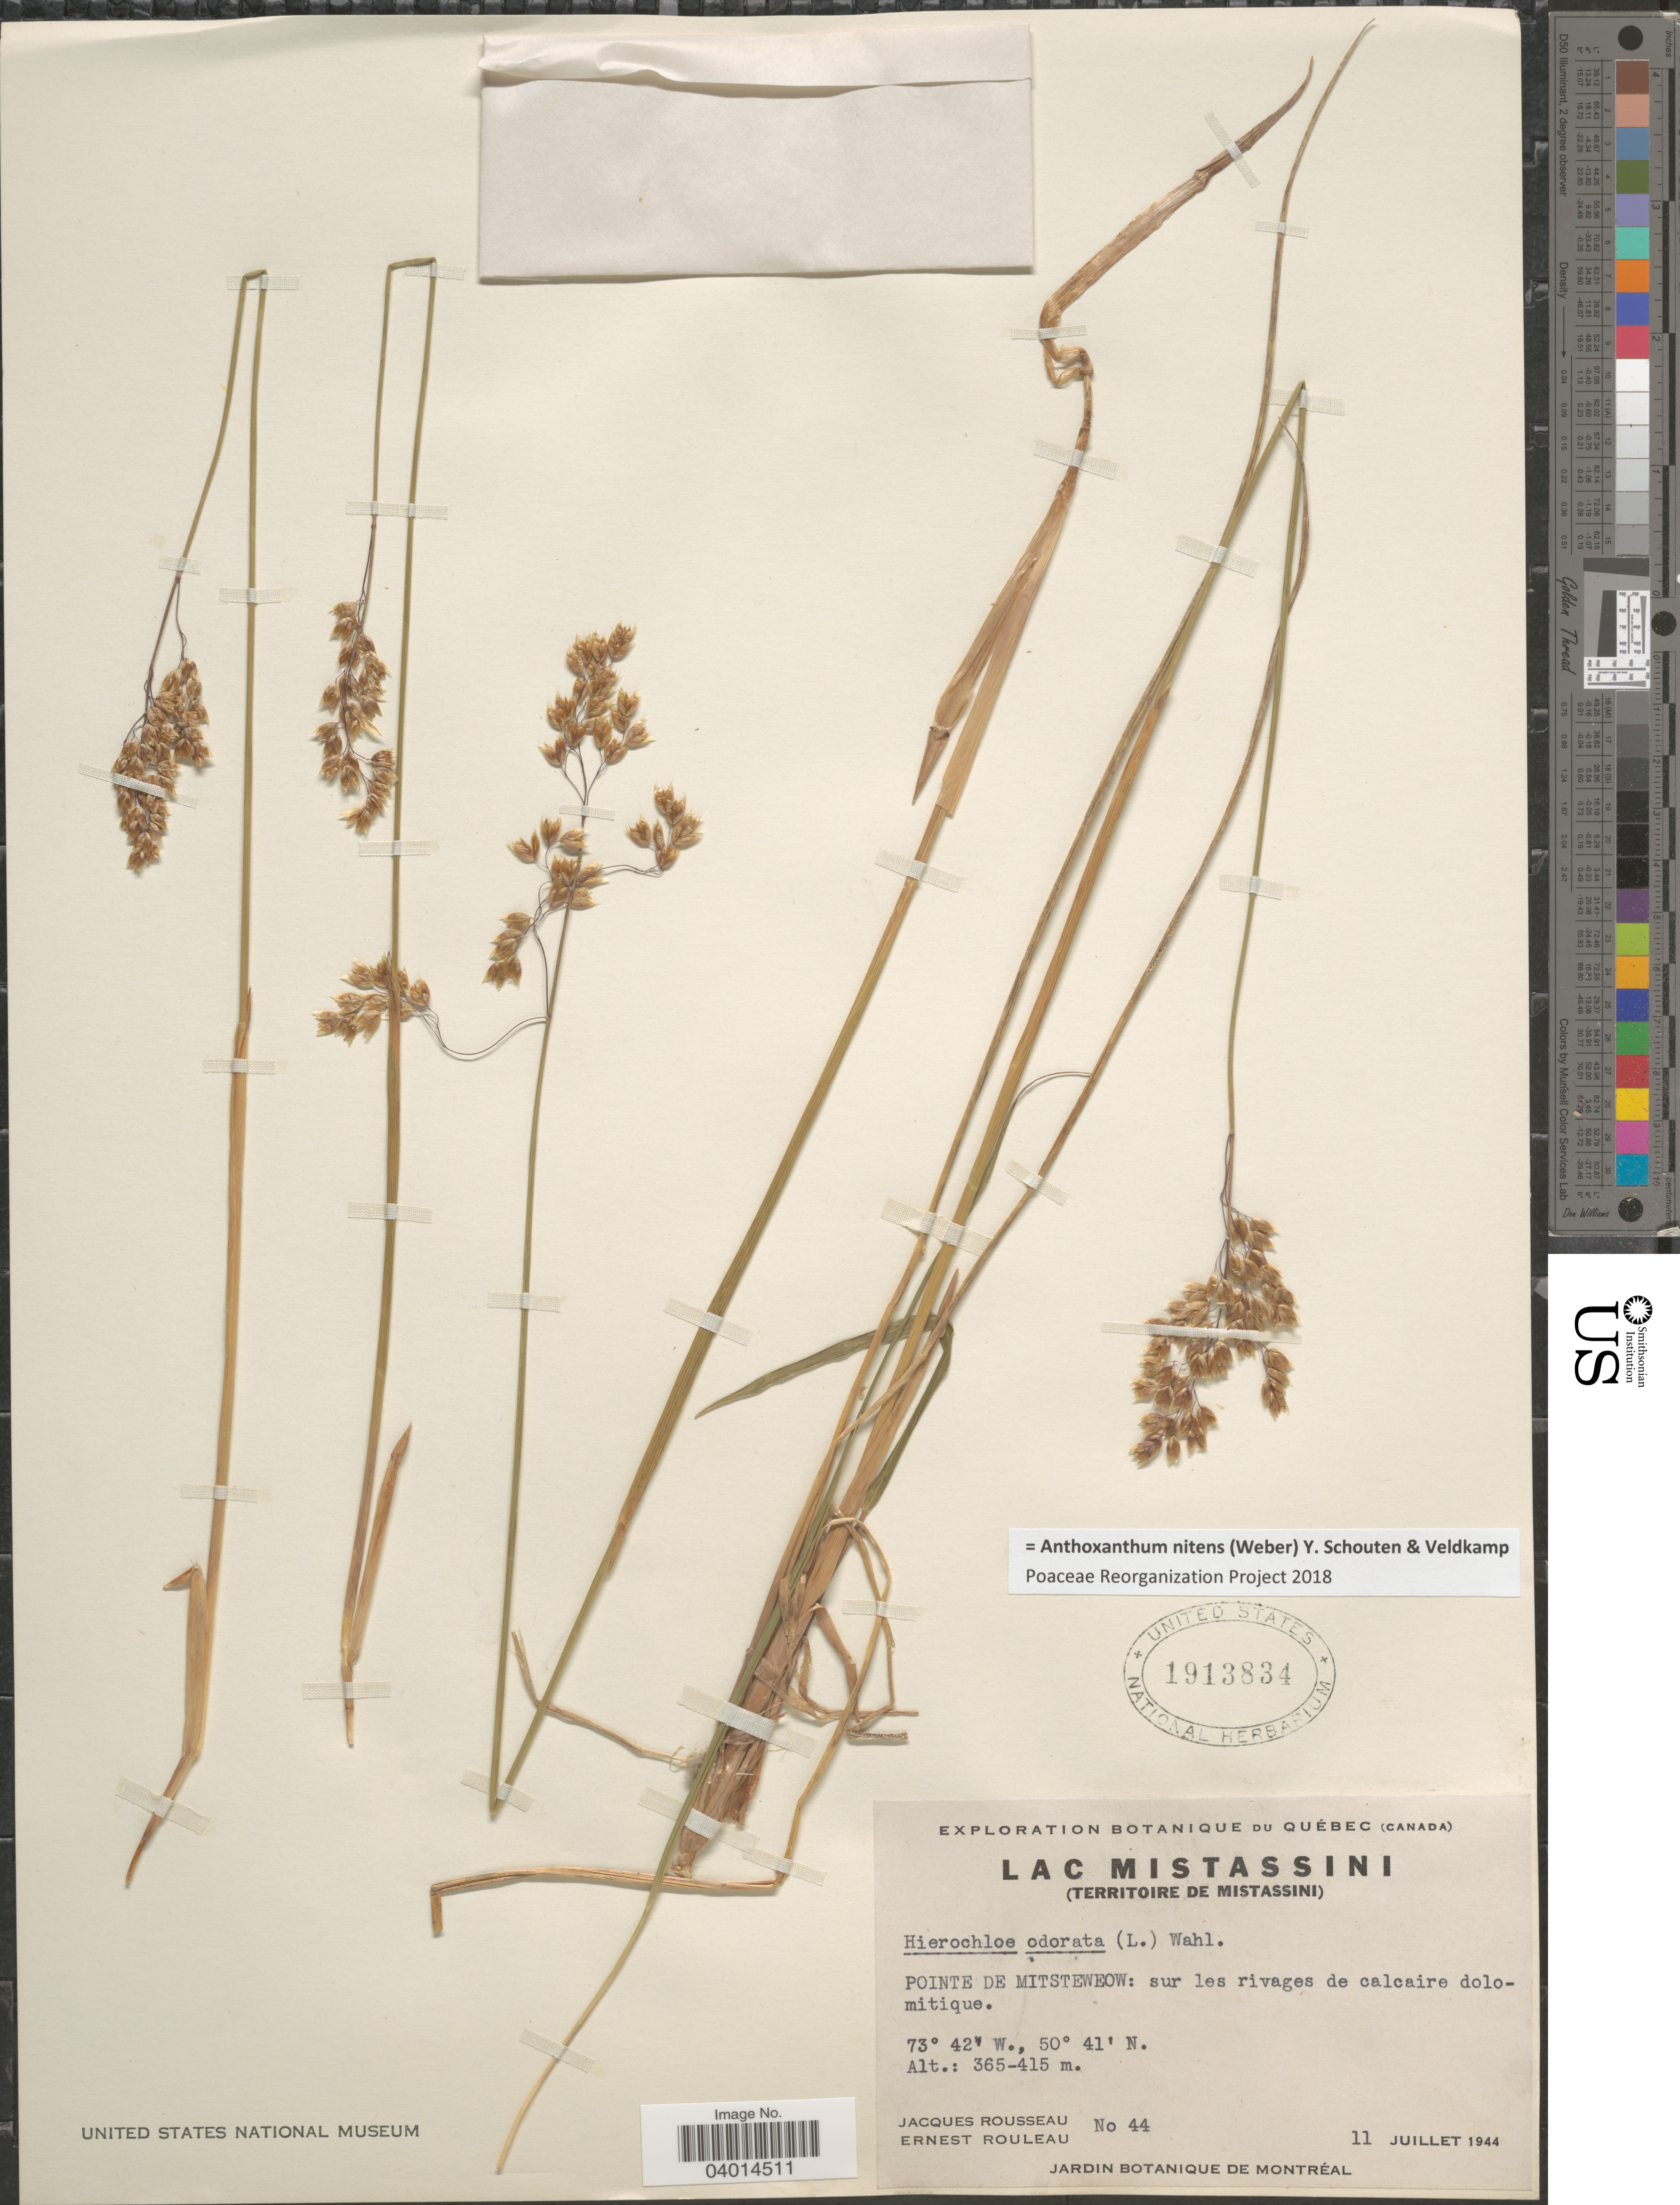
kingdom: Plantae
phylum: Tracheophyta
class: Liliopsida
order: Poales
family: Poaceae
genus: Anthoxanthum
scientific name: Anthoxanthum nitens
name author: (G.H. Weber) R.T.A. Schouten & Veldkamp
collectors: J. Rousseau & J. Rouleau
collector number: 44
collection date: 1944-07-11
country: Canada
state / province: Quebec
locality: Lac Mistassini. (Territoire de Mistassini). Pointe de Mitsteweow.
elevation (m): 365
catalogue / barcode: US 1913834